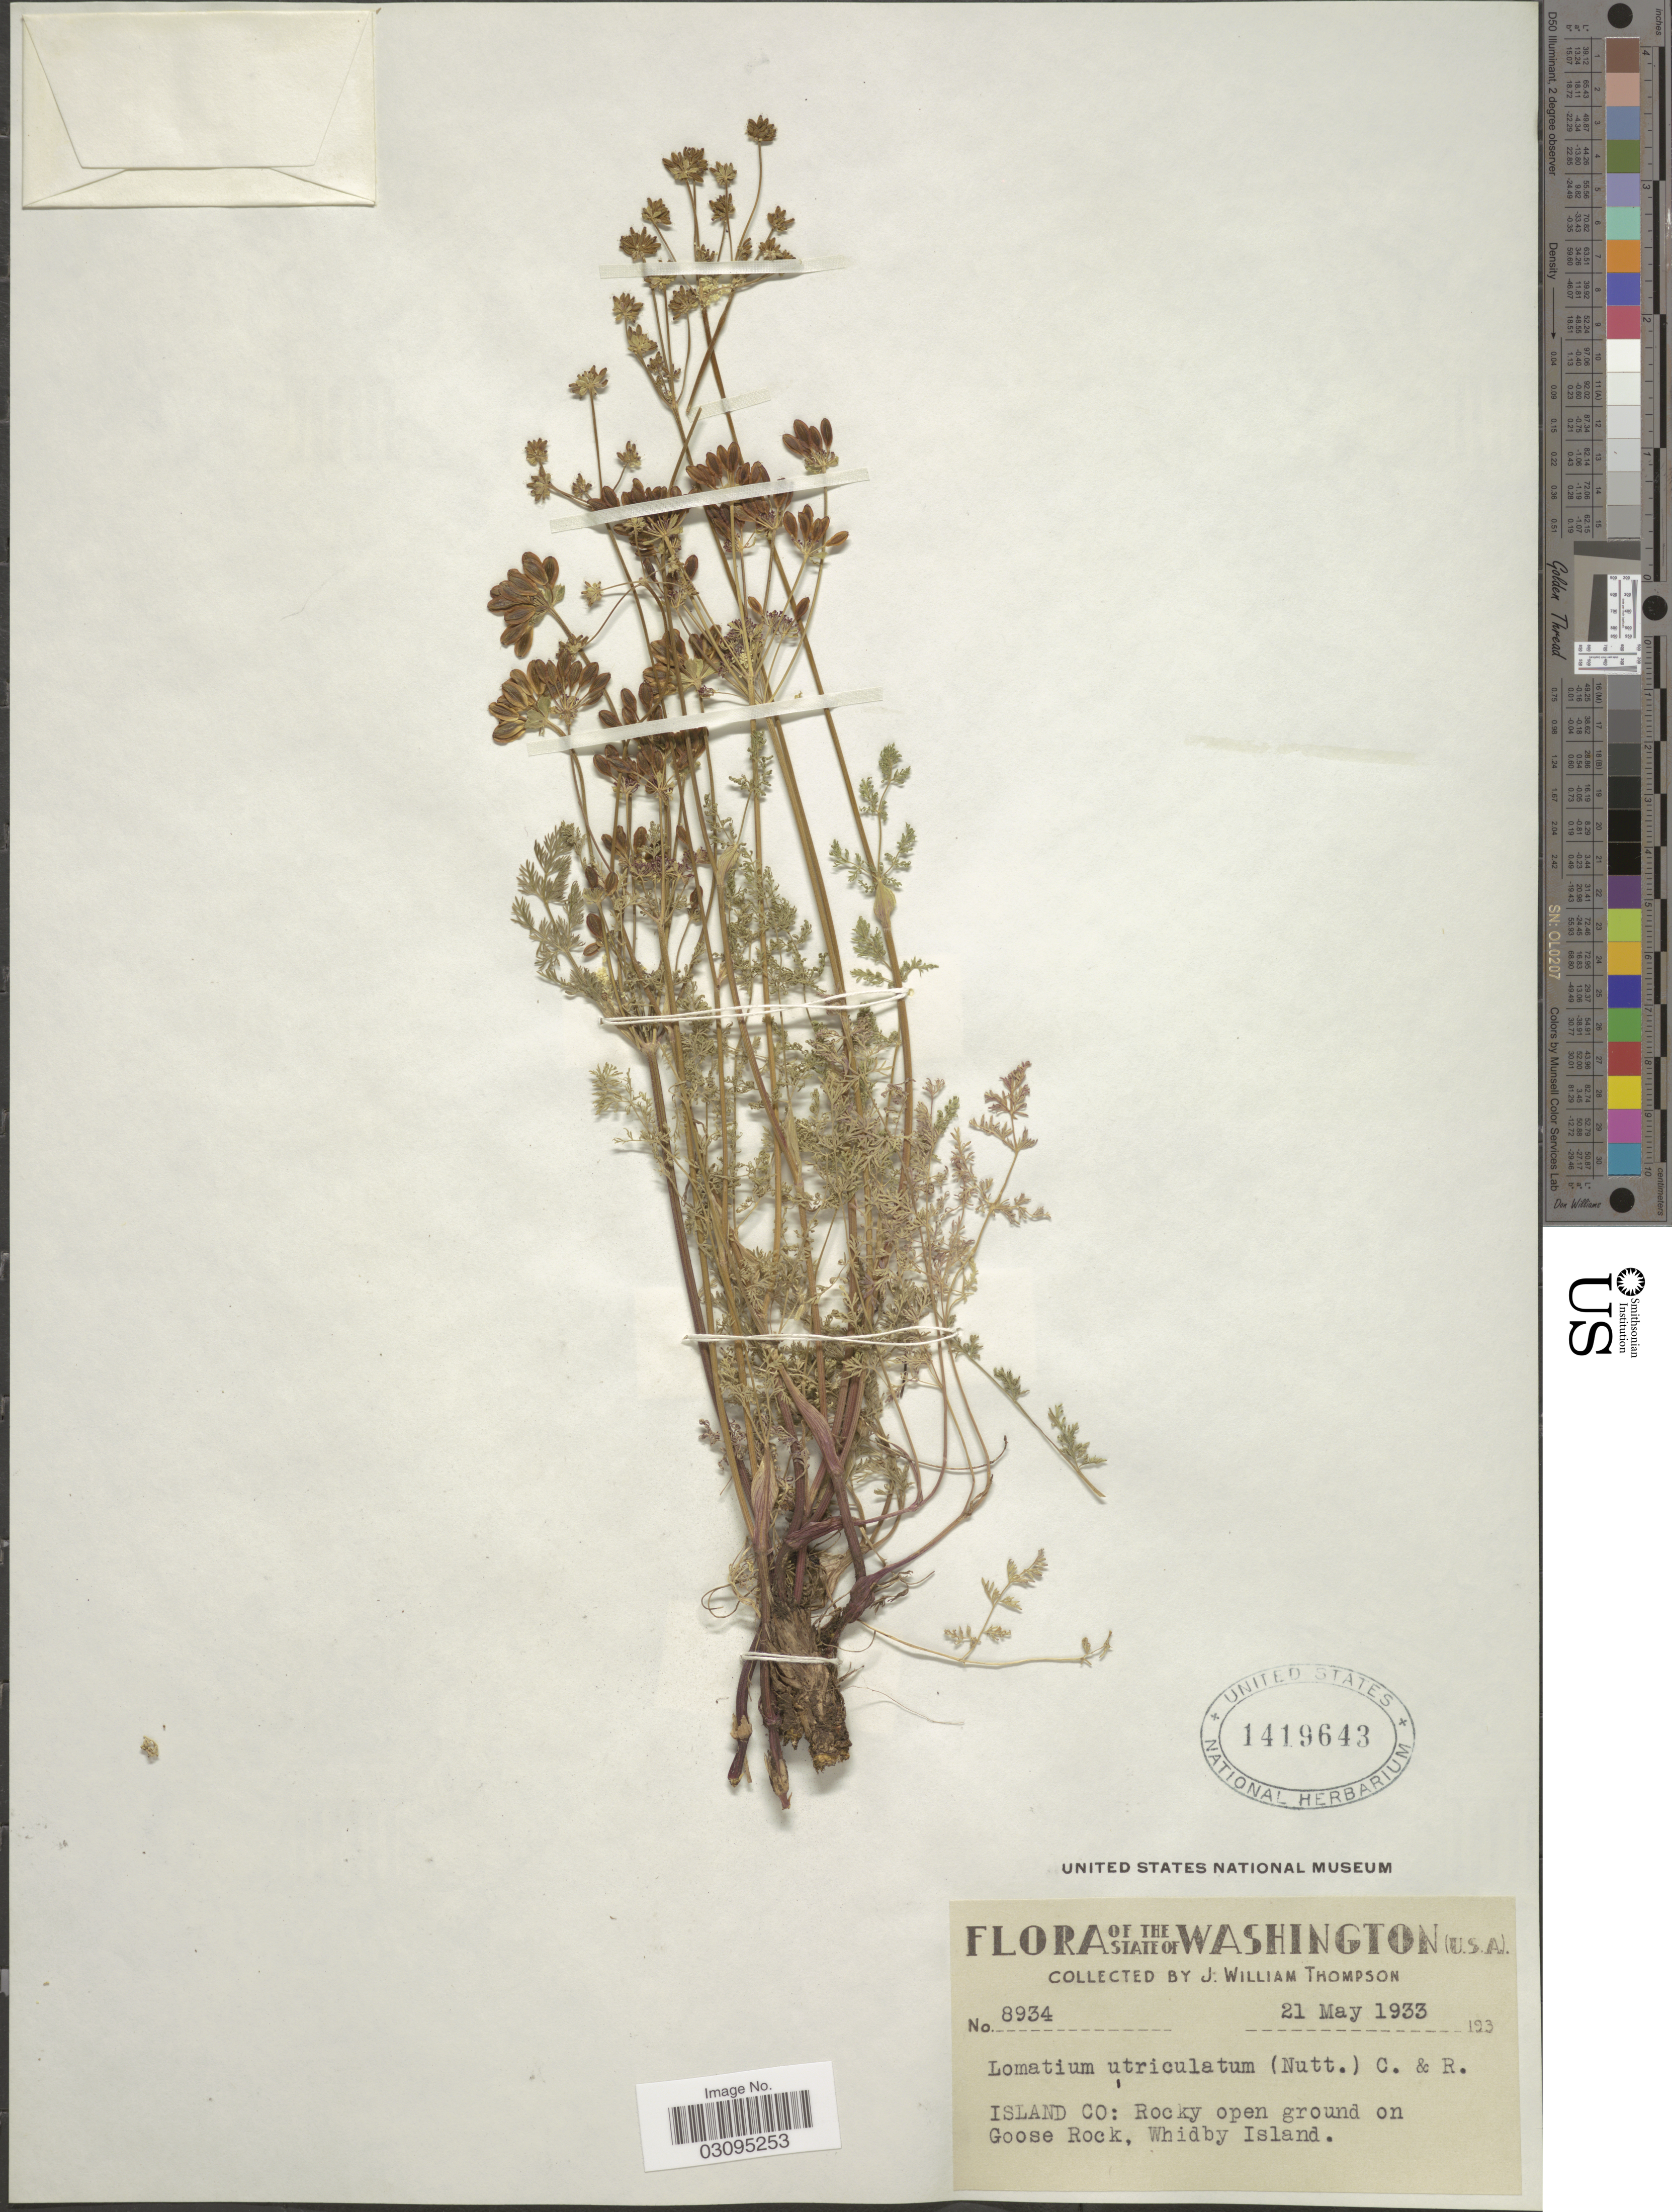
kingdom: Plantae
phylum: Tracheophyta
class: Magnoliopsida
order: Apiales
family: Apiaceae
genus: Lomatium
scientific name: Lomatium utriculatum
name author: (Nutt. ex Torr. & A. Gray) J.M. Coult. & Rose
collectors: J. W. Thompson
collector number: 8934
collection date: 1933-05-21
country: United States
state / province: Washington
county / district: Island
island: Whidbey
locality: Island Co: Rocky open ground on Goose Rock, Whidby Island.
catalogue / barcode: US 1419643